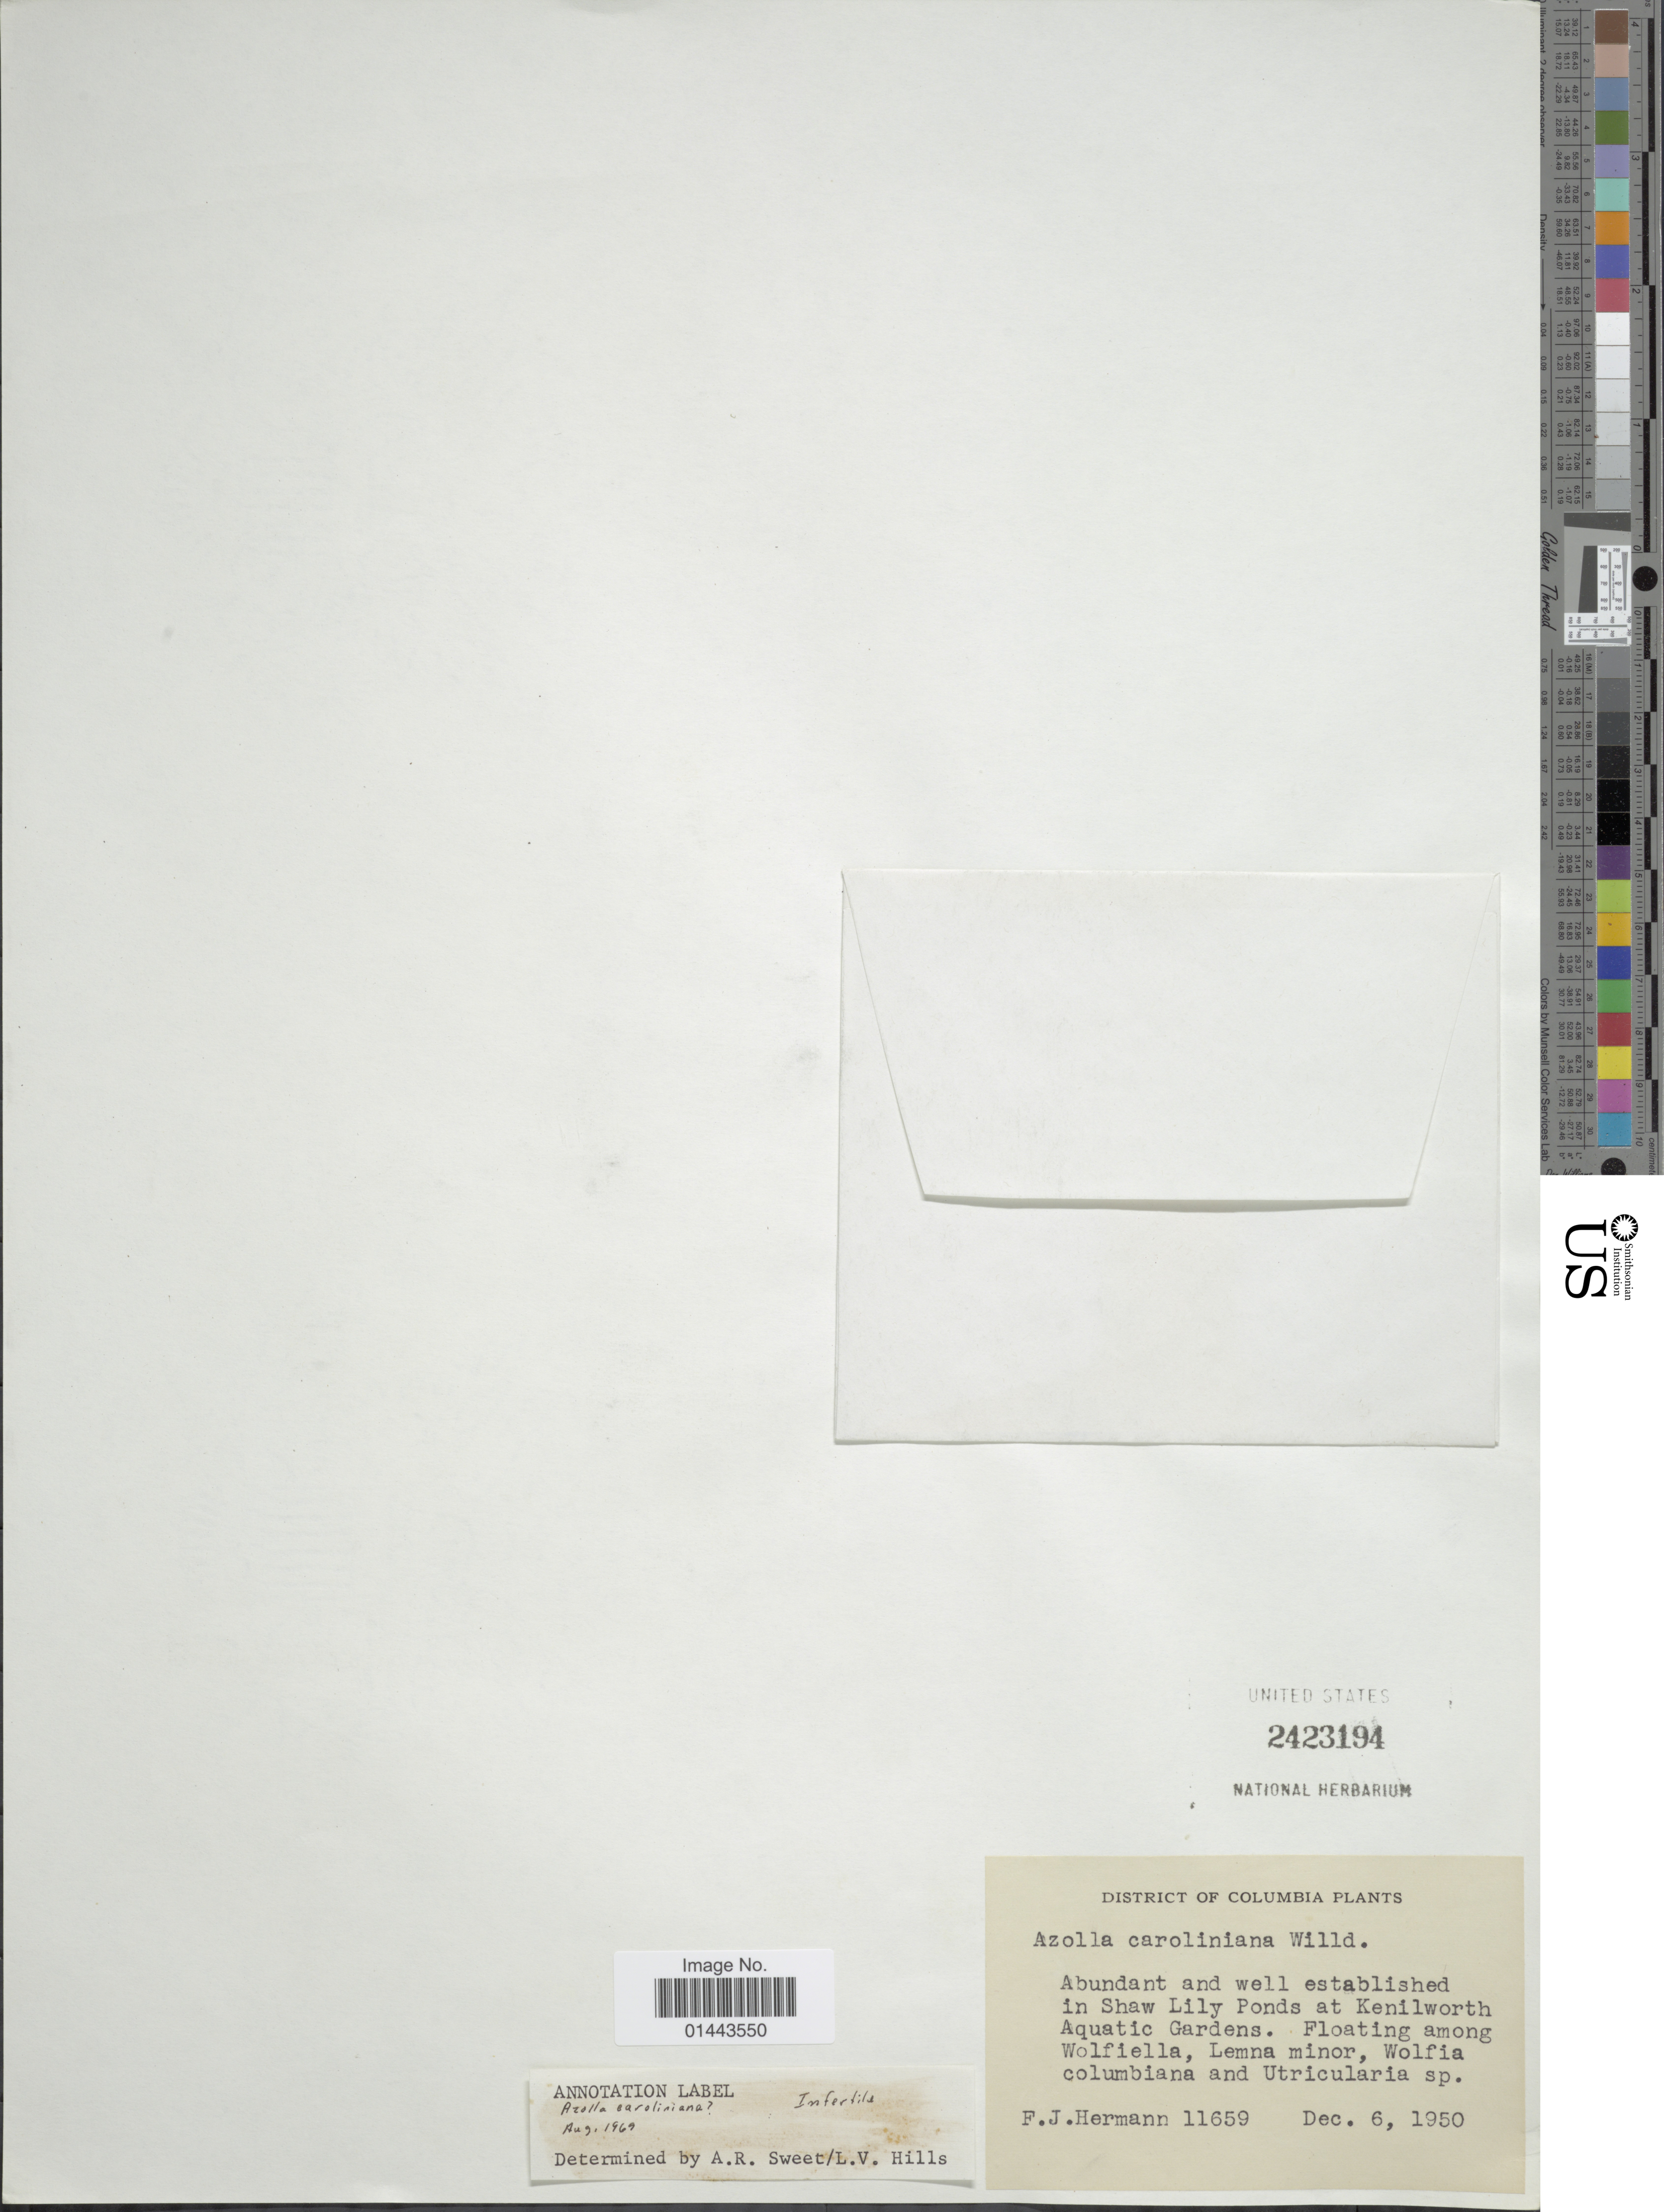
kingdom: Plantae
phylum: Tracheophyta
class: Polypodiopsida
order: Salviniales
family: Salviniaceae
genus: Azolla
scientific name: Azolla caroliniana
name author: Willd.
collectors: F. J. Hermann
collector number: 11659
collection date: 1950-12-06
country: Canada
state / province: British Columbia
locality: Abundant and well established in Shaw Lily Ponds at Kenilworth Aquatic Gardens.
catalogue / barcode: US 2423194